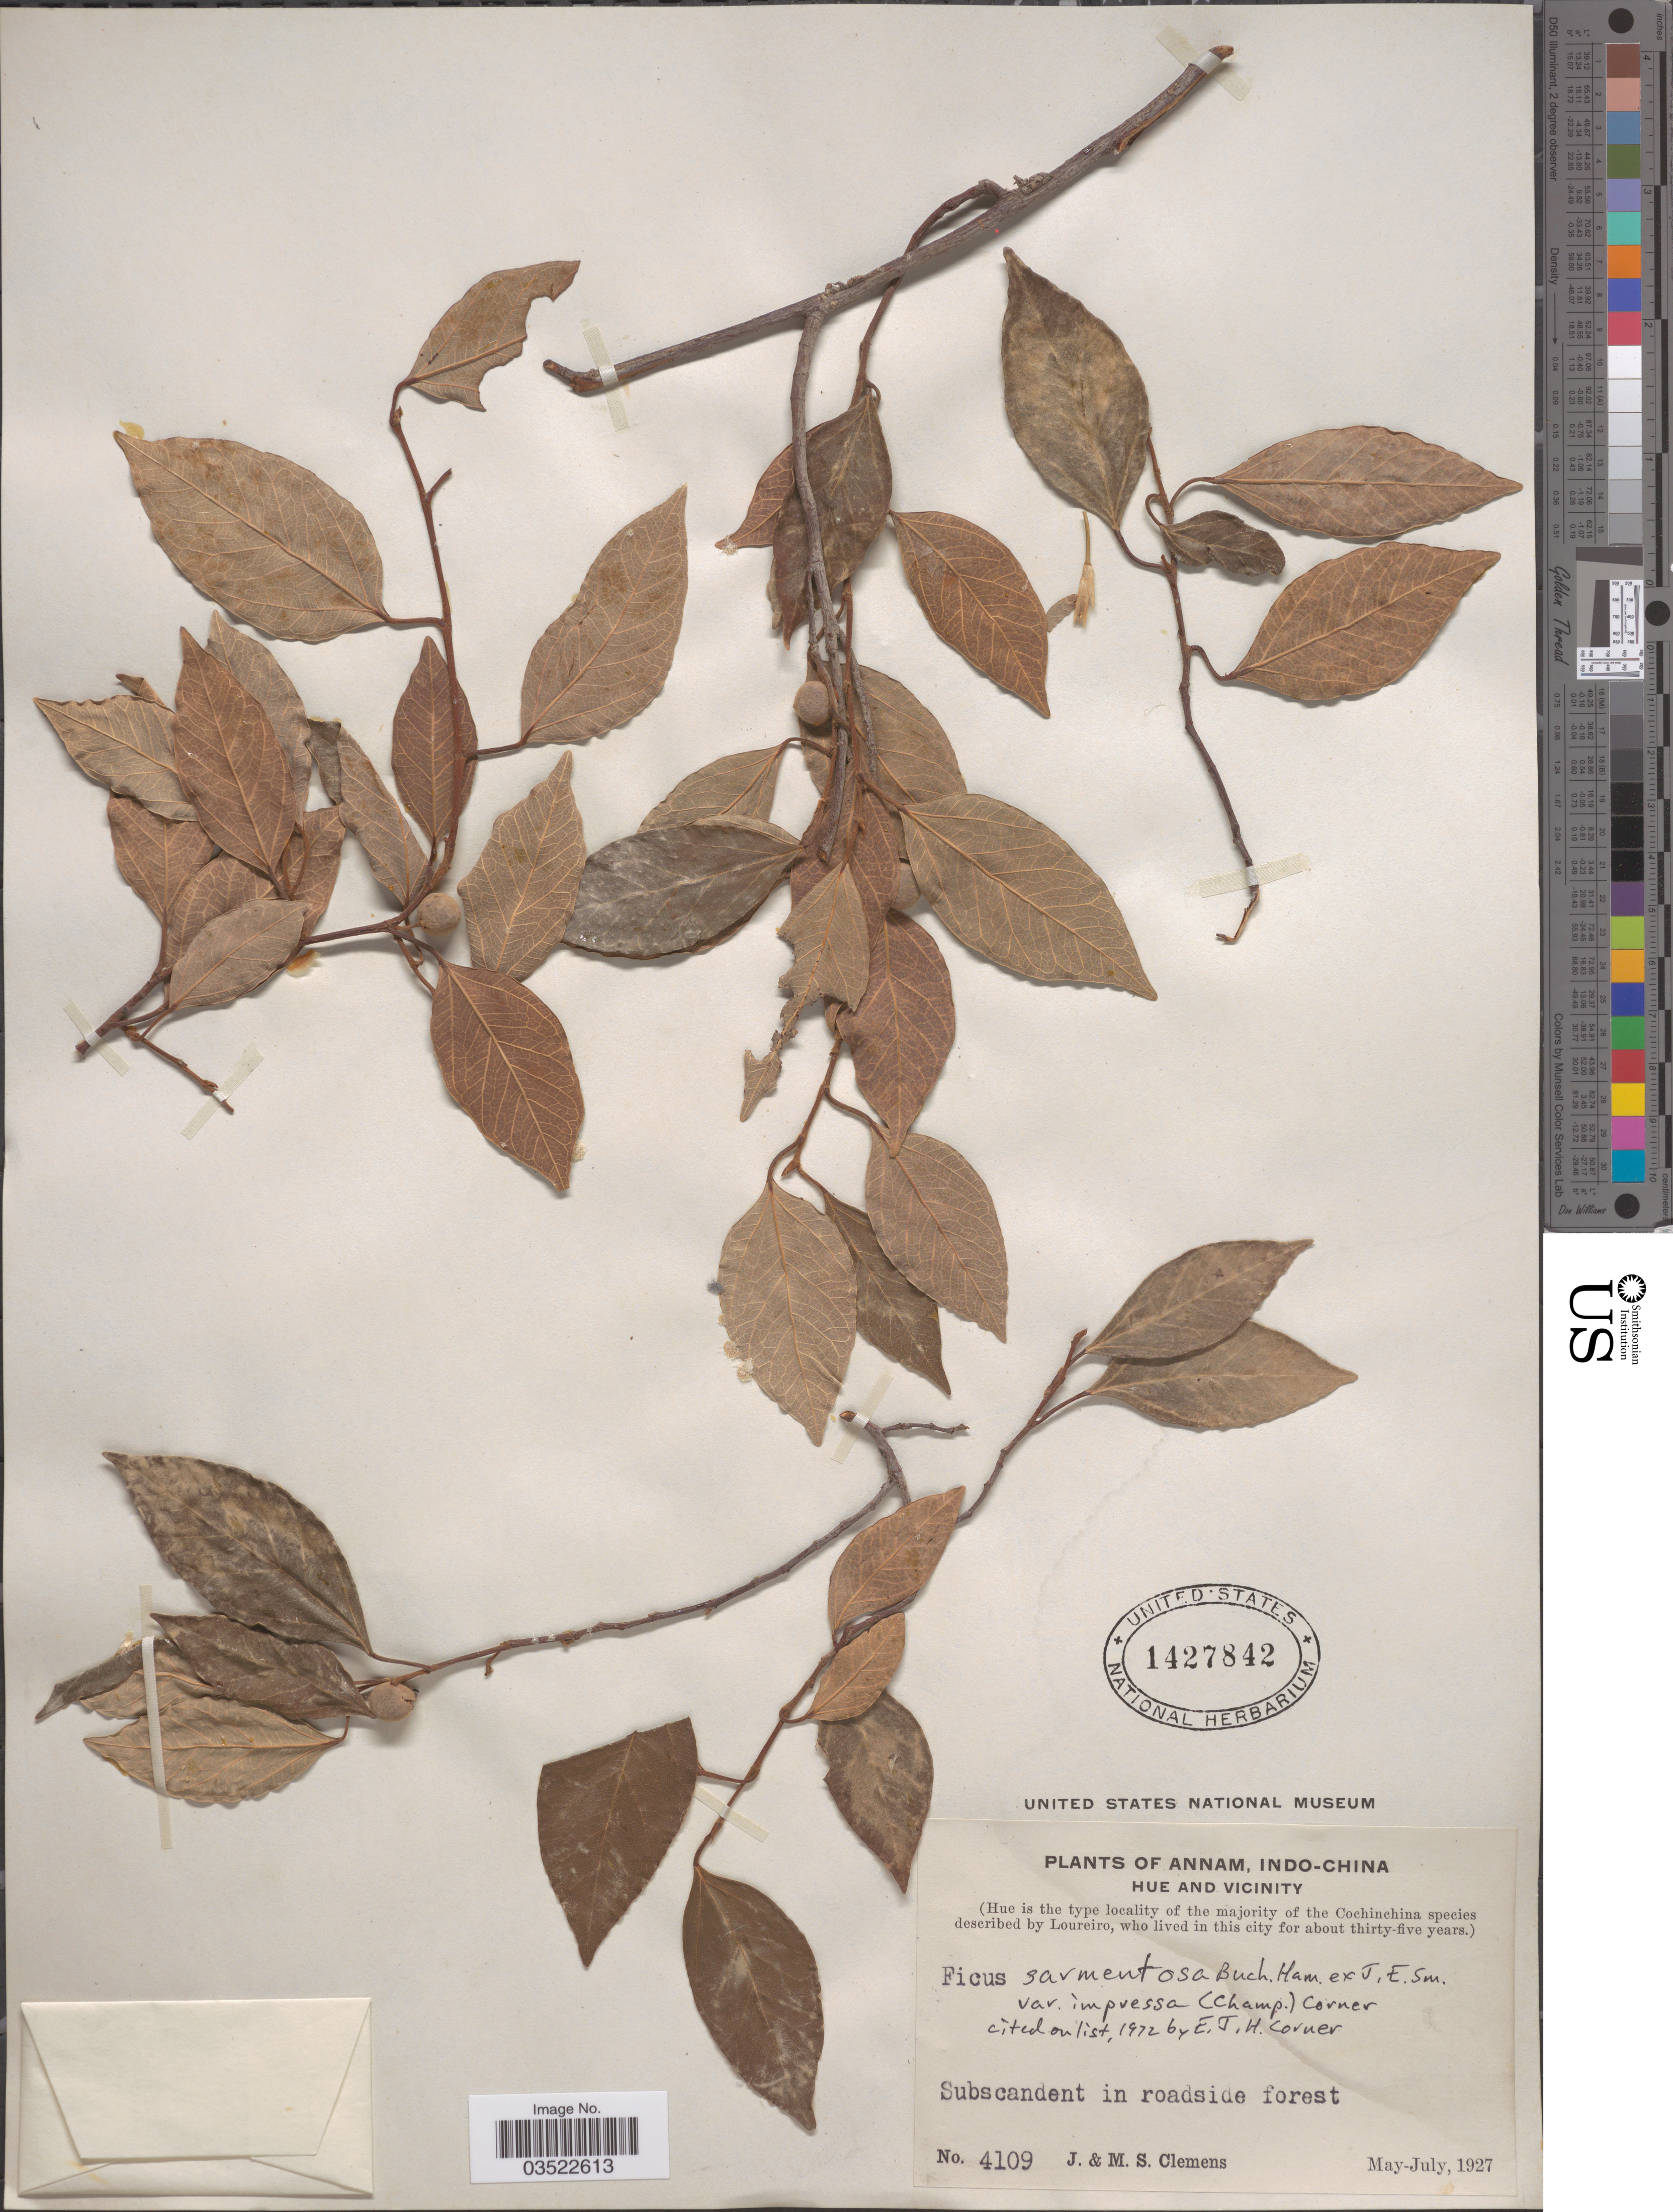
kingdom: Plantae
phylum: Tracheophyta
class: Magnoliopsida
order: Rosales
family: Moraceae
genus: Ficus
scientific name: Ficus sarmentosa var. impressa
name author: (Champ. ex Benth.) Corner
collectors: J. Clemens & M. S. Clemens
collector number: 4109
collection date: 1927-05/1927-07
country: Vietnam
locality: Annam, Indo-China. Hue and Vicinity.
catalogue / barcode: US 1427842